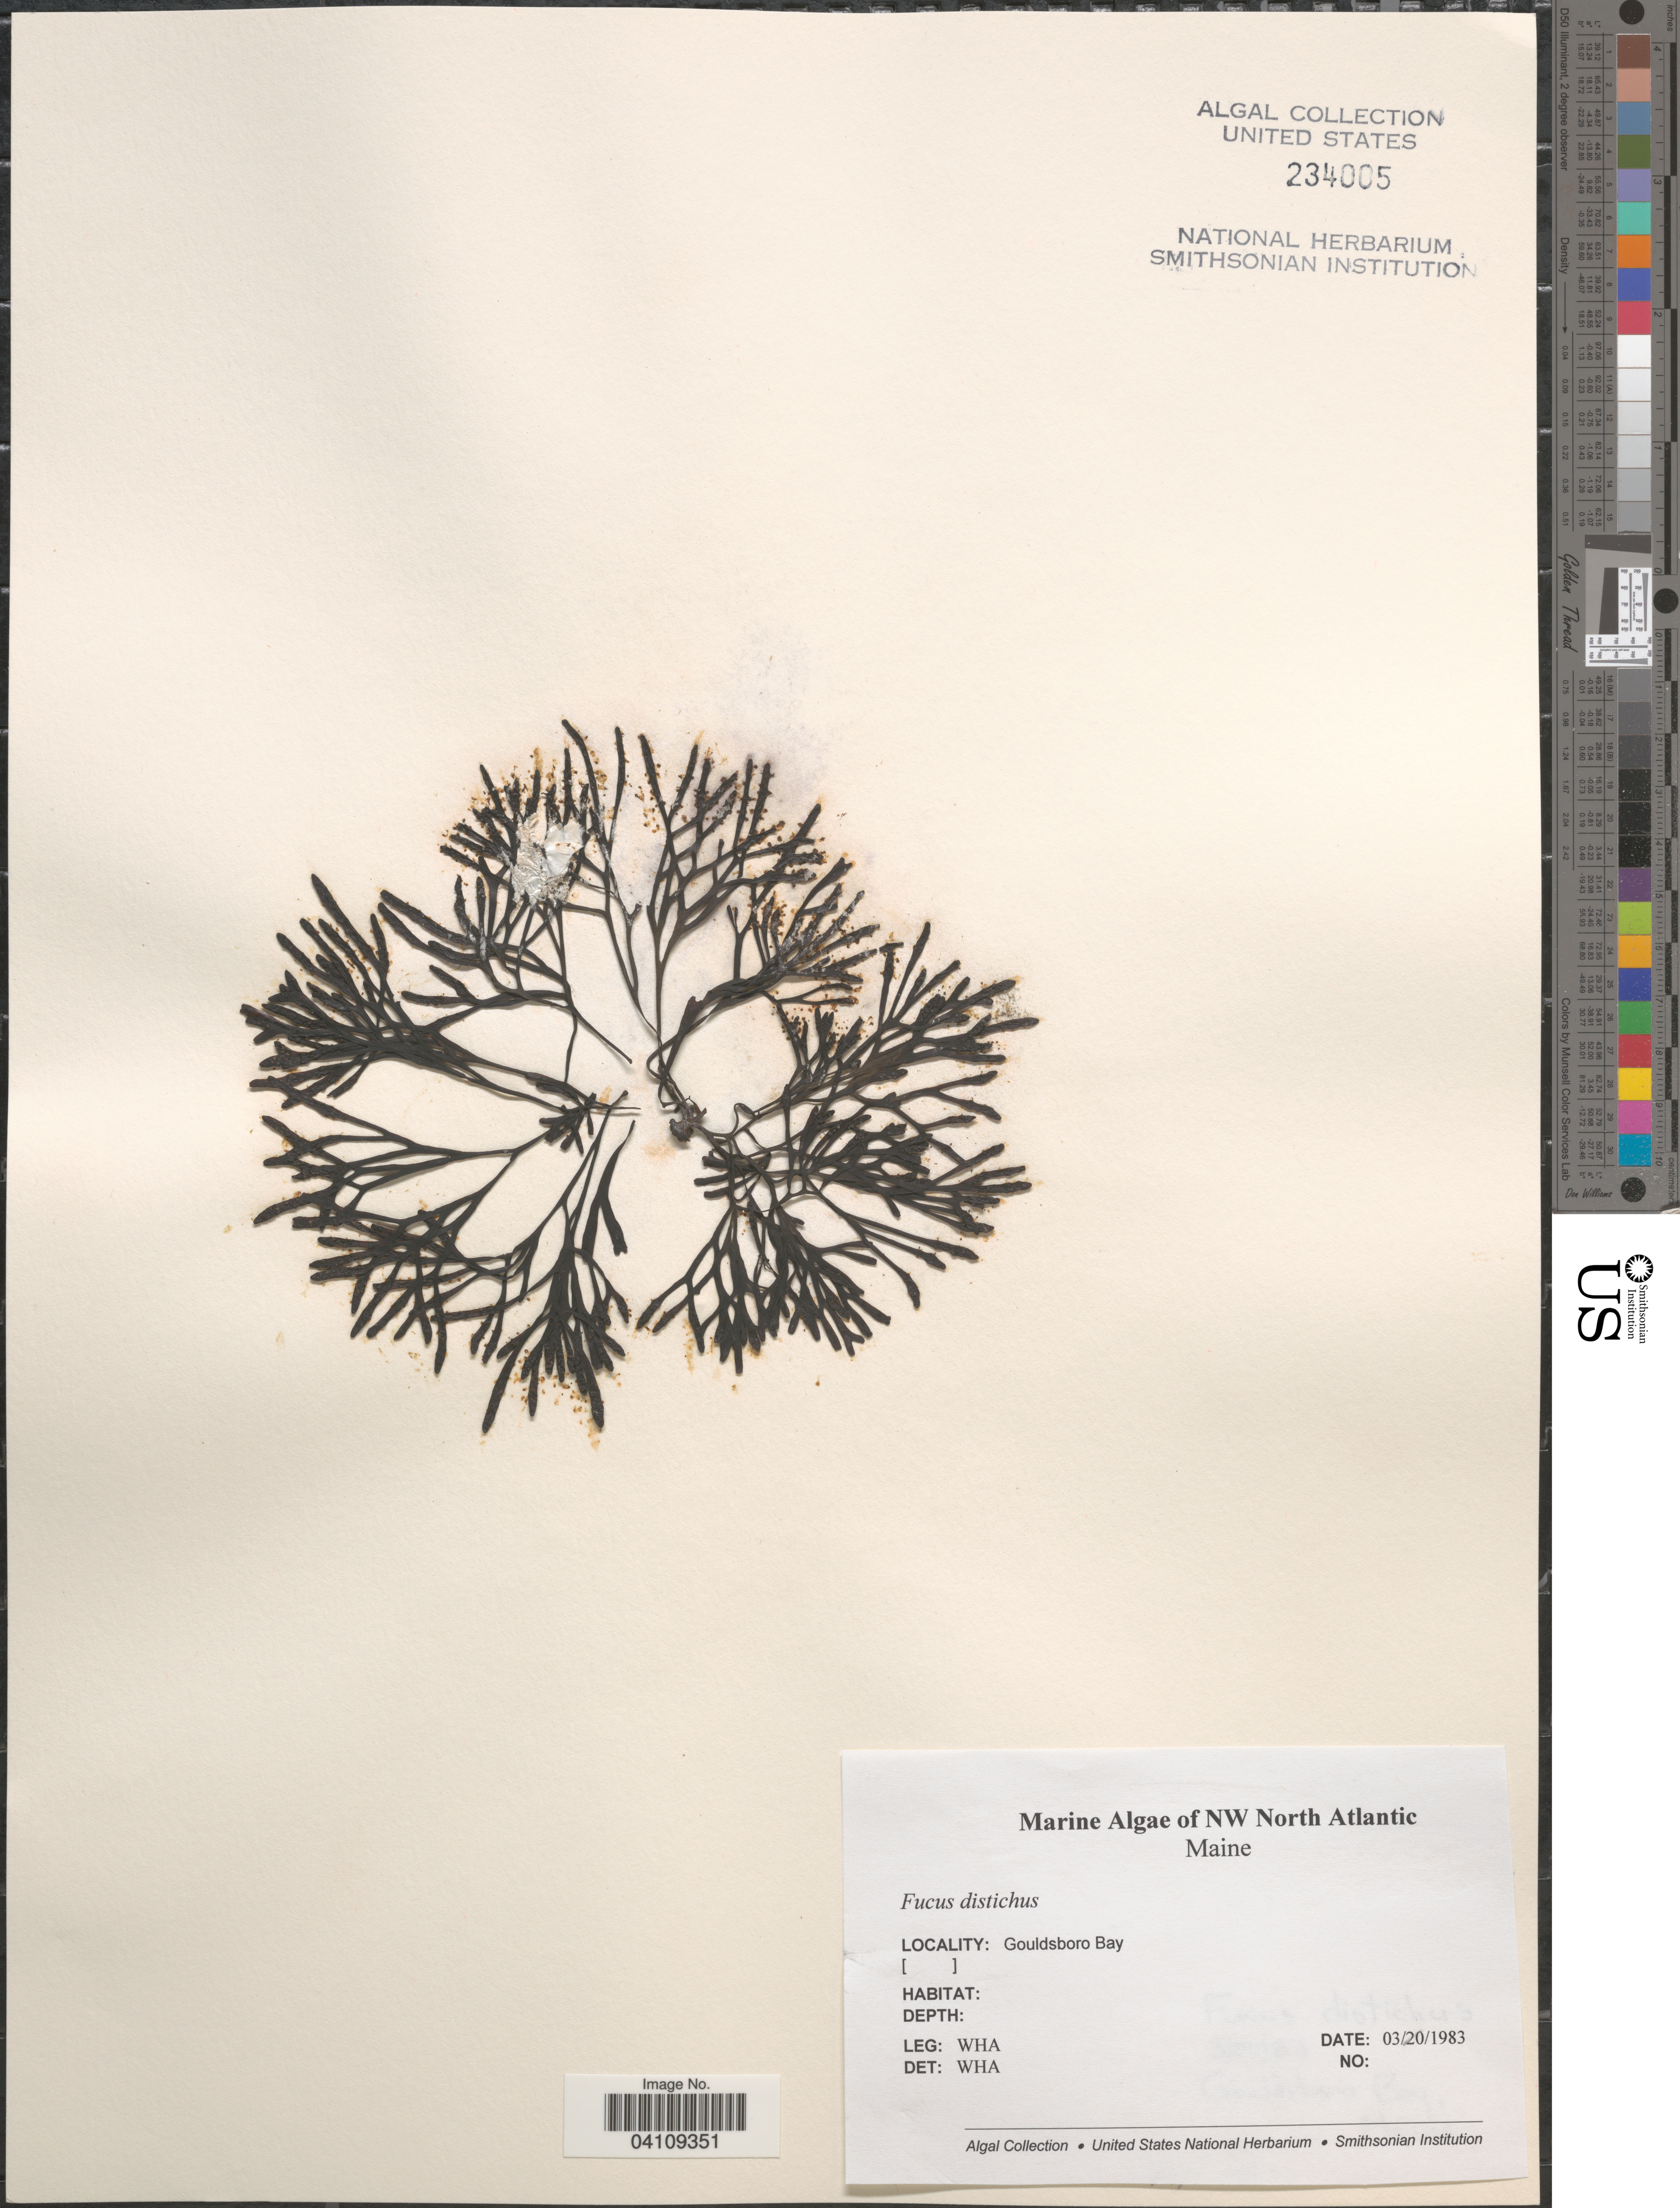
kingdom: Chromista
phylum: Ochrophyta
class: Phaeophyceae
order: Fucales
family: Fucaceae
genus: Fucus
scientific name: Fucus distichus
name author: L.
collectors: W. H. Adey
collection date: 1983-03-20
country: United States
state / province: Maine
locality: NW North Atlantic. Gouldsboro Bay.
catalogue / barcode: US 234005